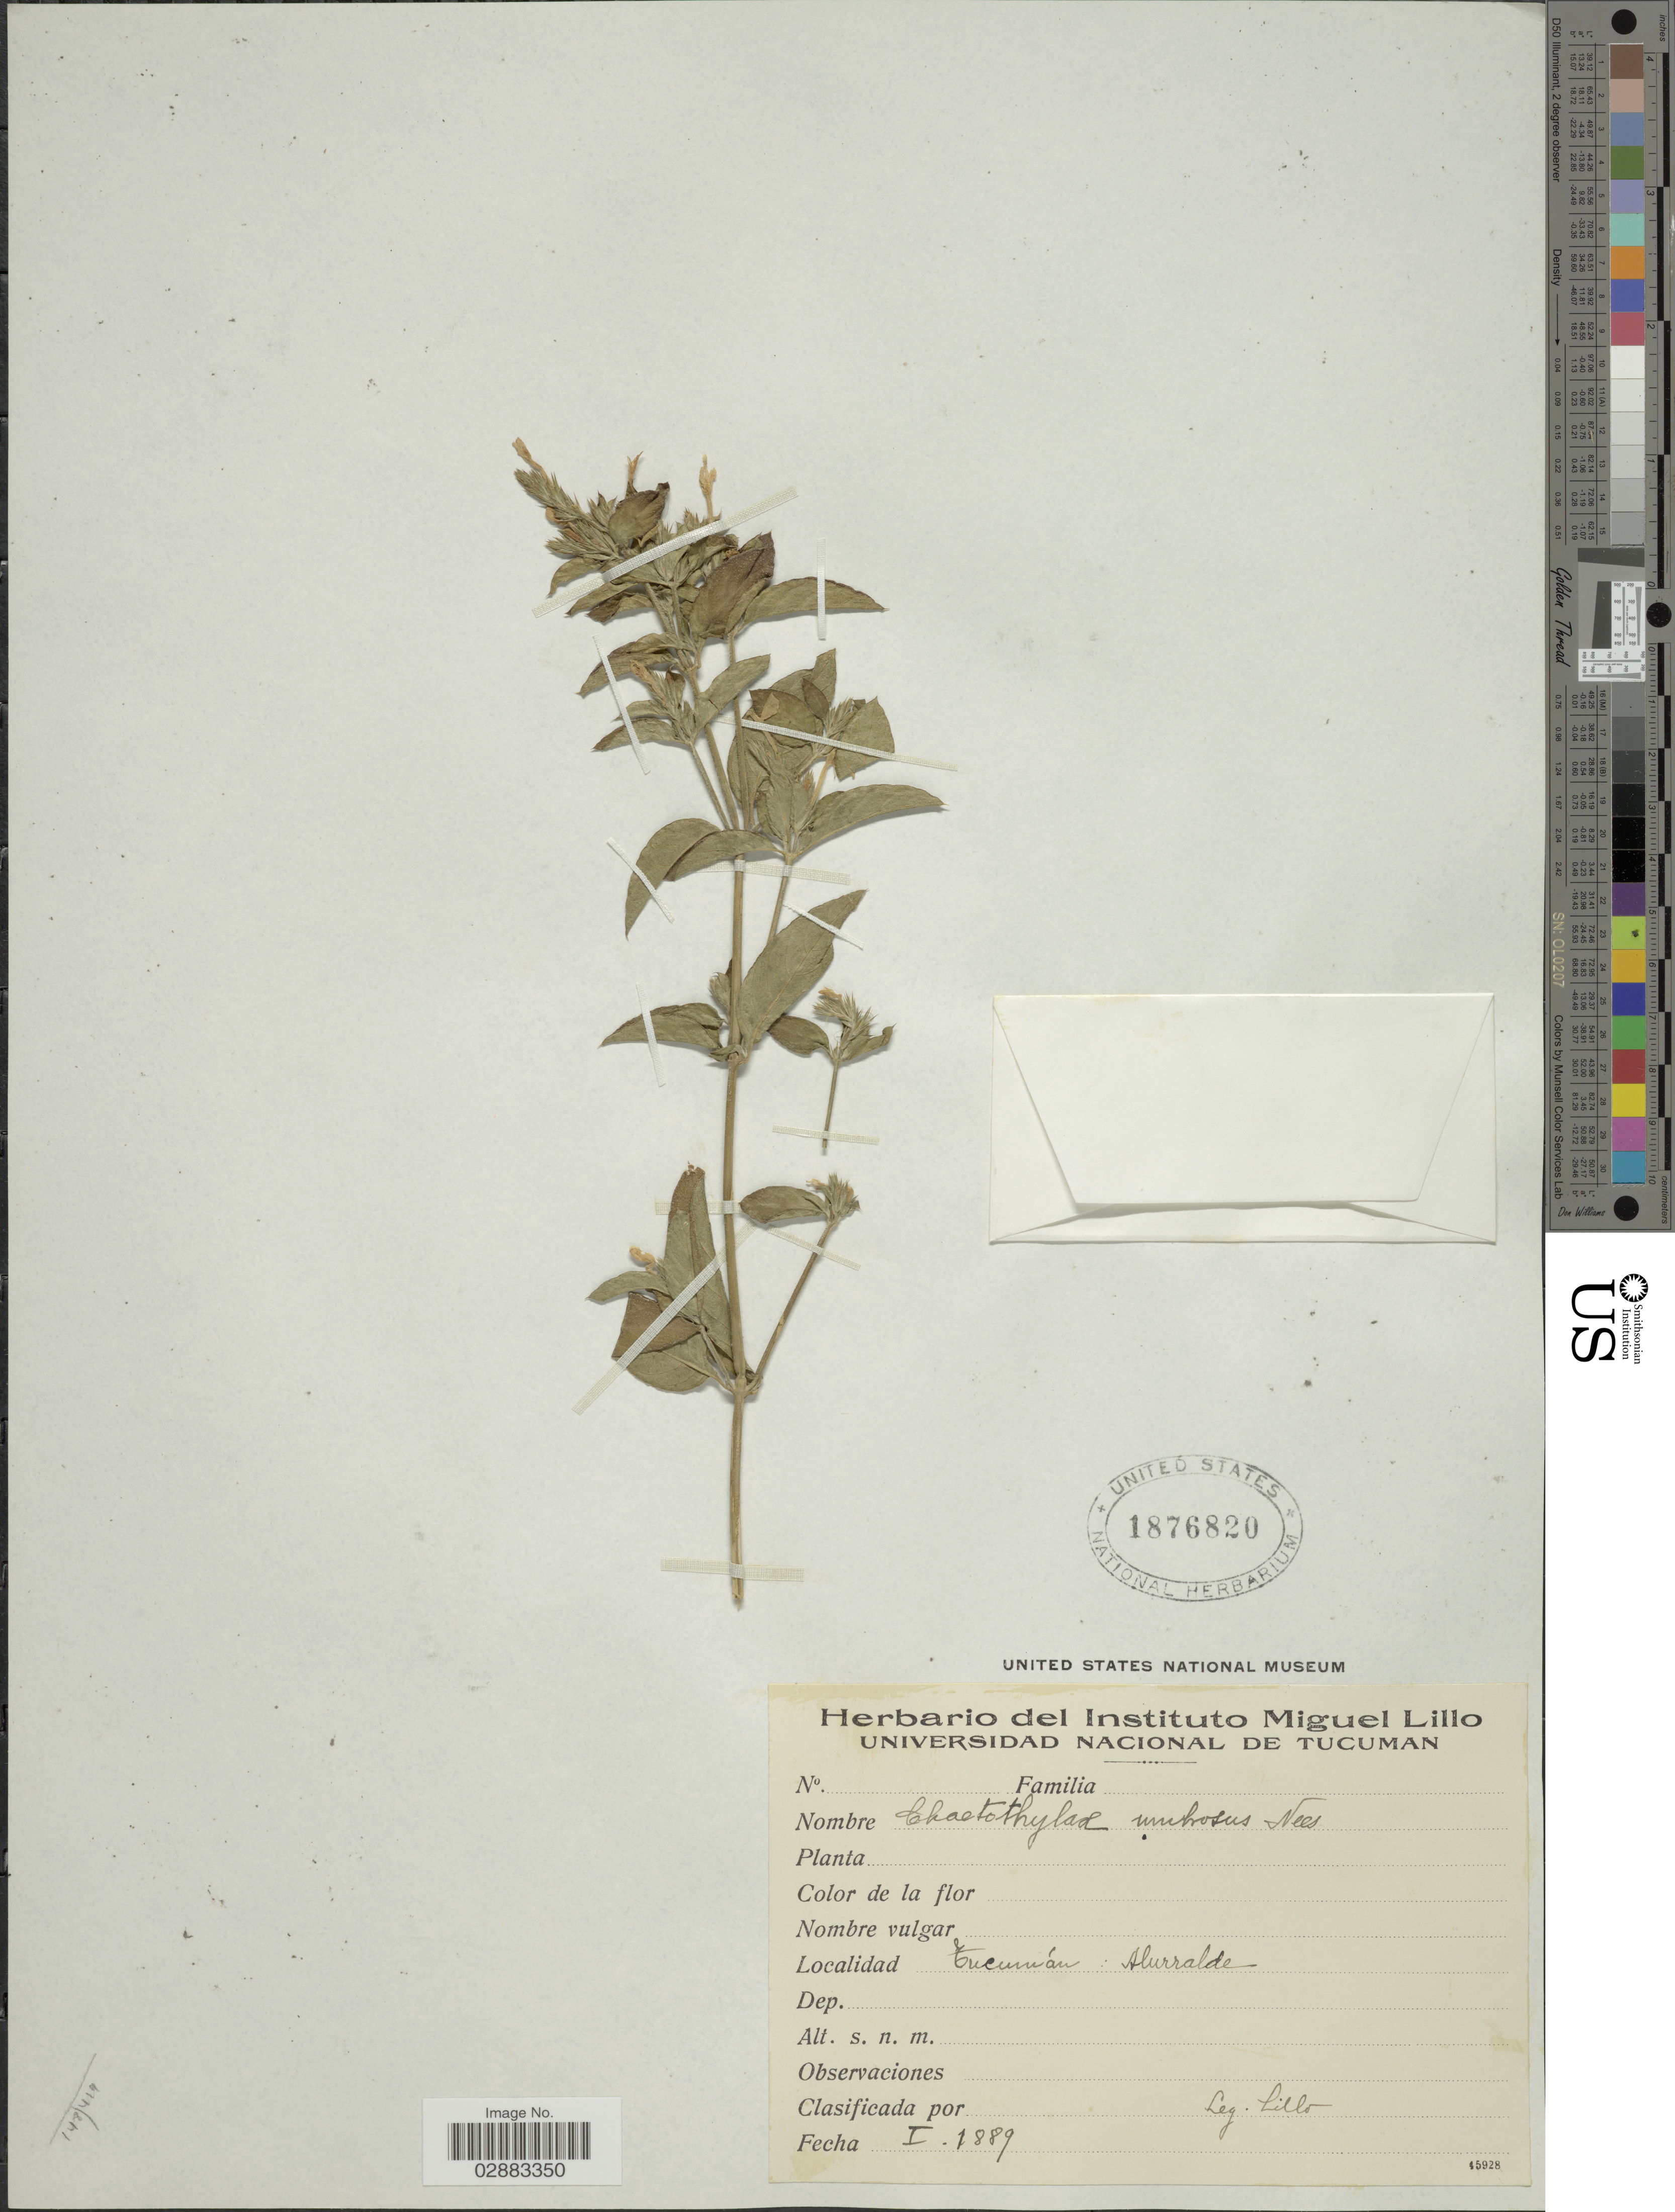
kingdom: Plantae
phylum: Tracheophyta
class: Magnoliopsida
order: Lamiales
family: Acanthaceae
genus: Justicia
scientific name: Justicia goudotii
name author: V.A.W. Graham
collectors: -. Lillo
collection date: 1889-01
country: Argentina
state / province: Tucuman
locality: Tucumán: Alurralde.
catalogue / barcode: US 1876820